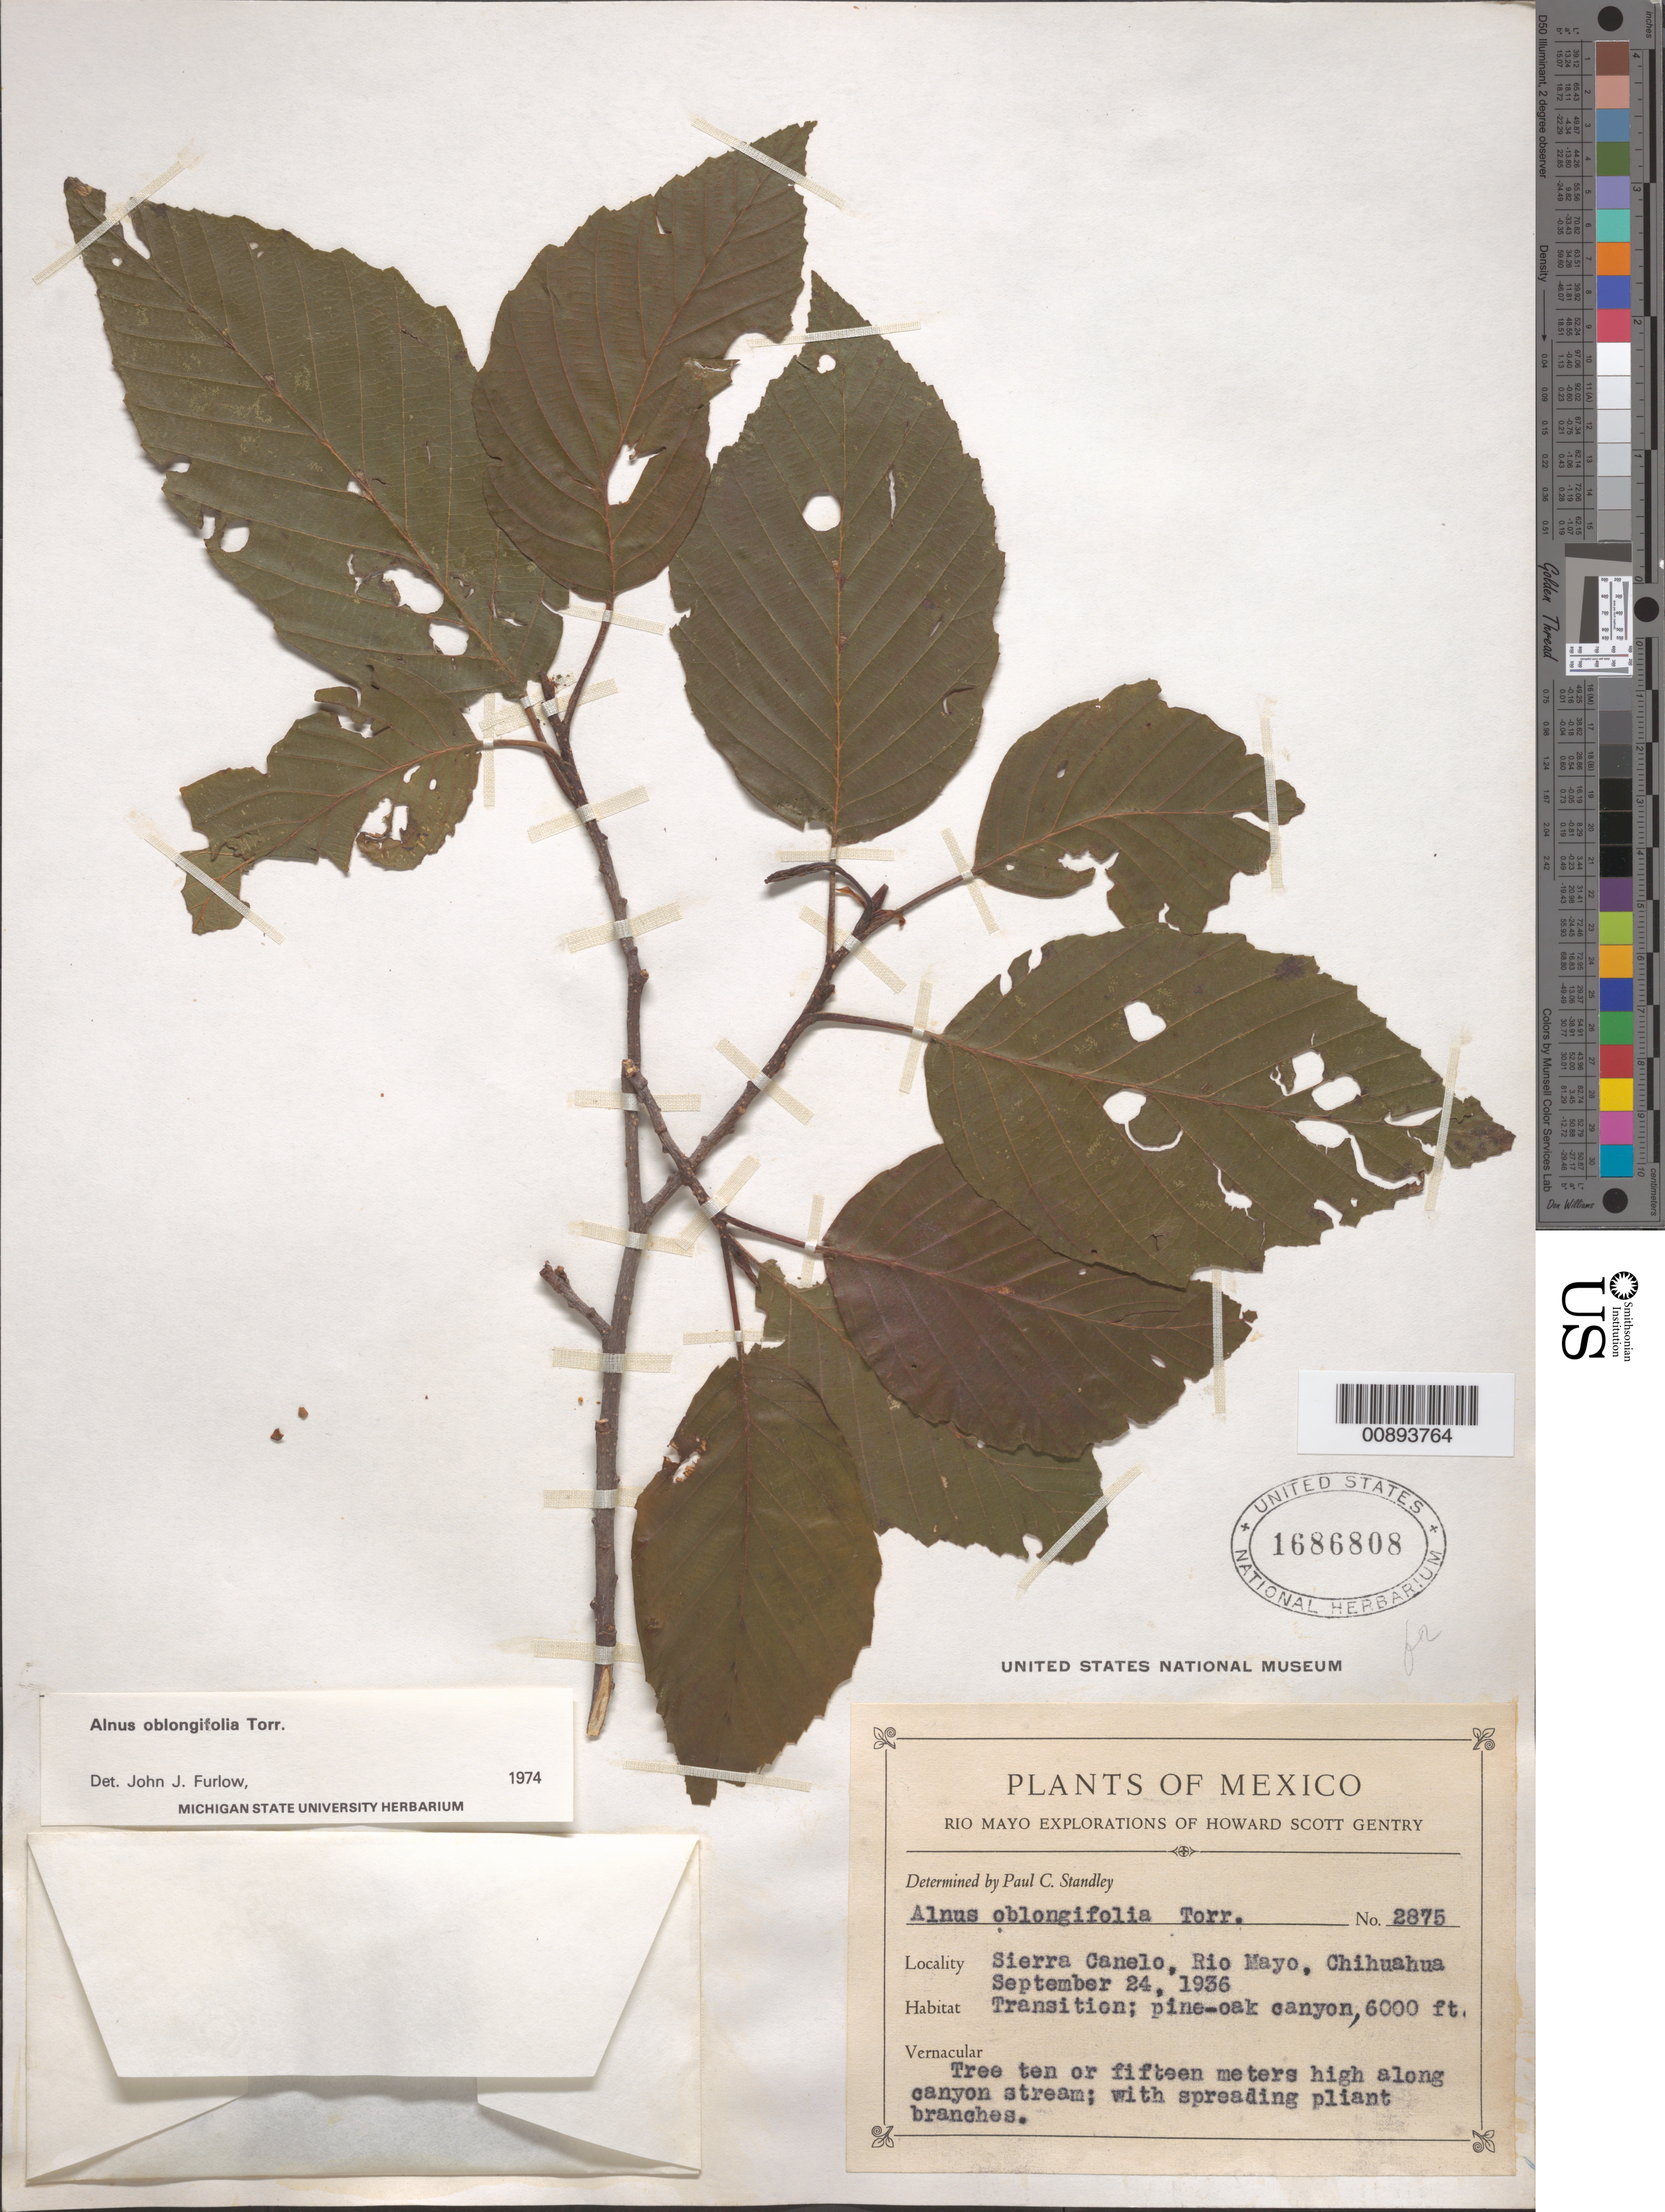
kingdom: Plantae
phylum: Tracheophyta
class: Magnoliopsida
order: Fagales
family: Betulaceae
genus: Alnus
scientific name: Alnus oblongifolia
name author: Torr. in Emory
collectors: H. S. Gentry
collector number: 2875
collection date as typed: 24 Sep 1936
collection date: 1936-09-24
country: Mexico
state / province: Chihuahua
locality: Sierra Canelo, Río Mayo, Chihuahua.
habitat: Transition; pine-oak canyon. Along canyon stream.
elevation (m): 1829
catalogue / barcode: US 1686808